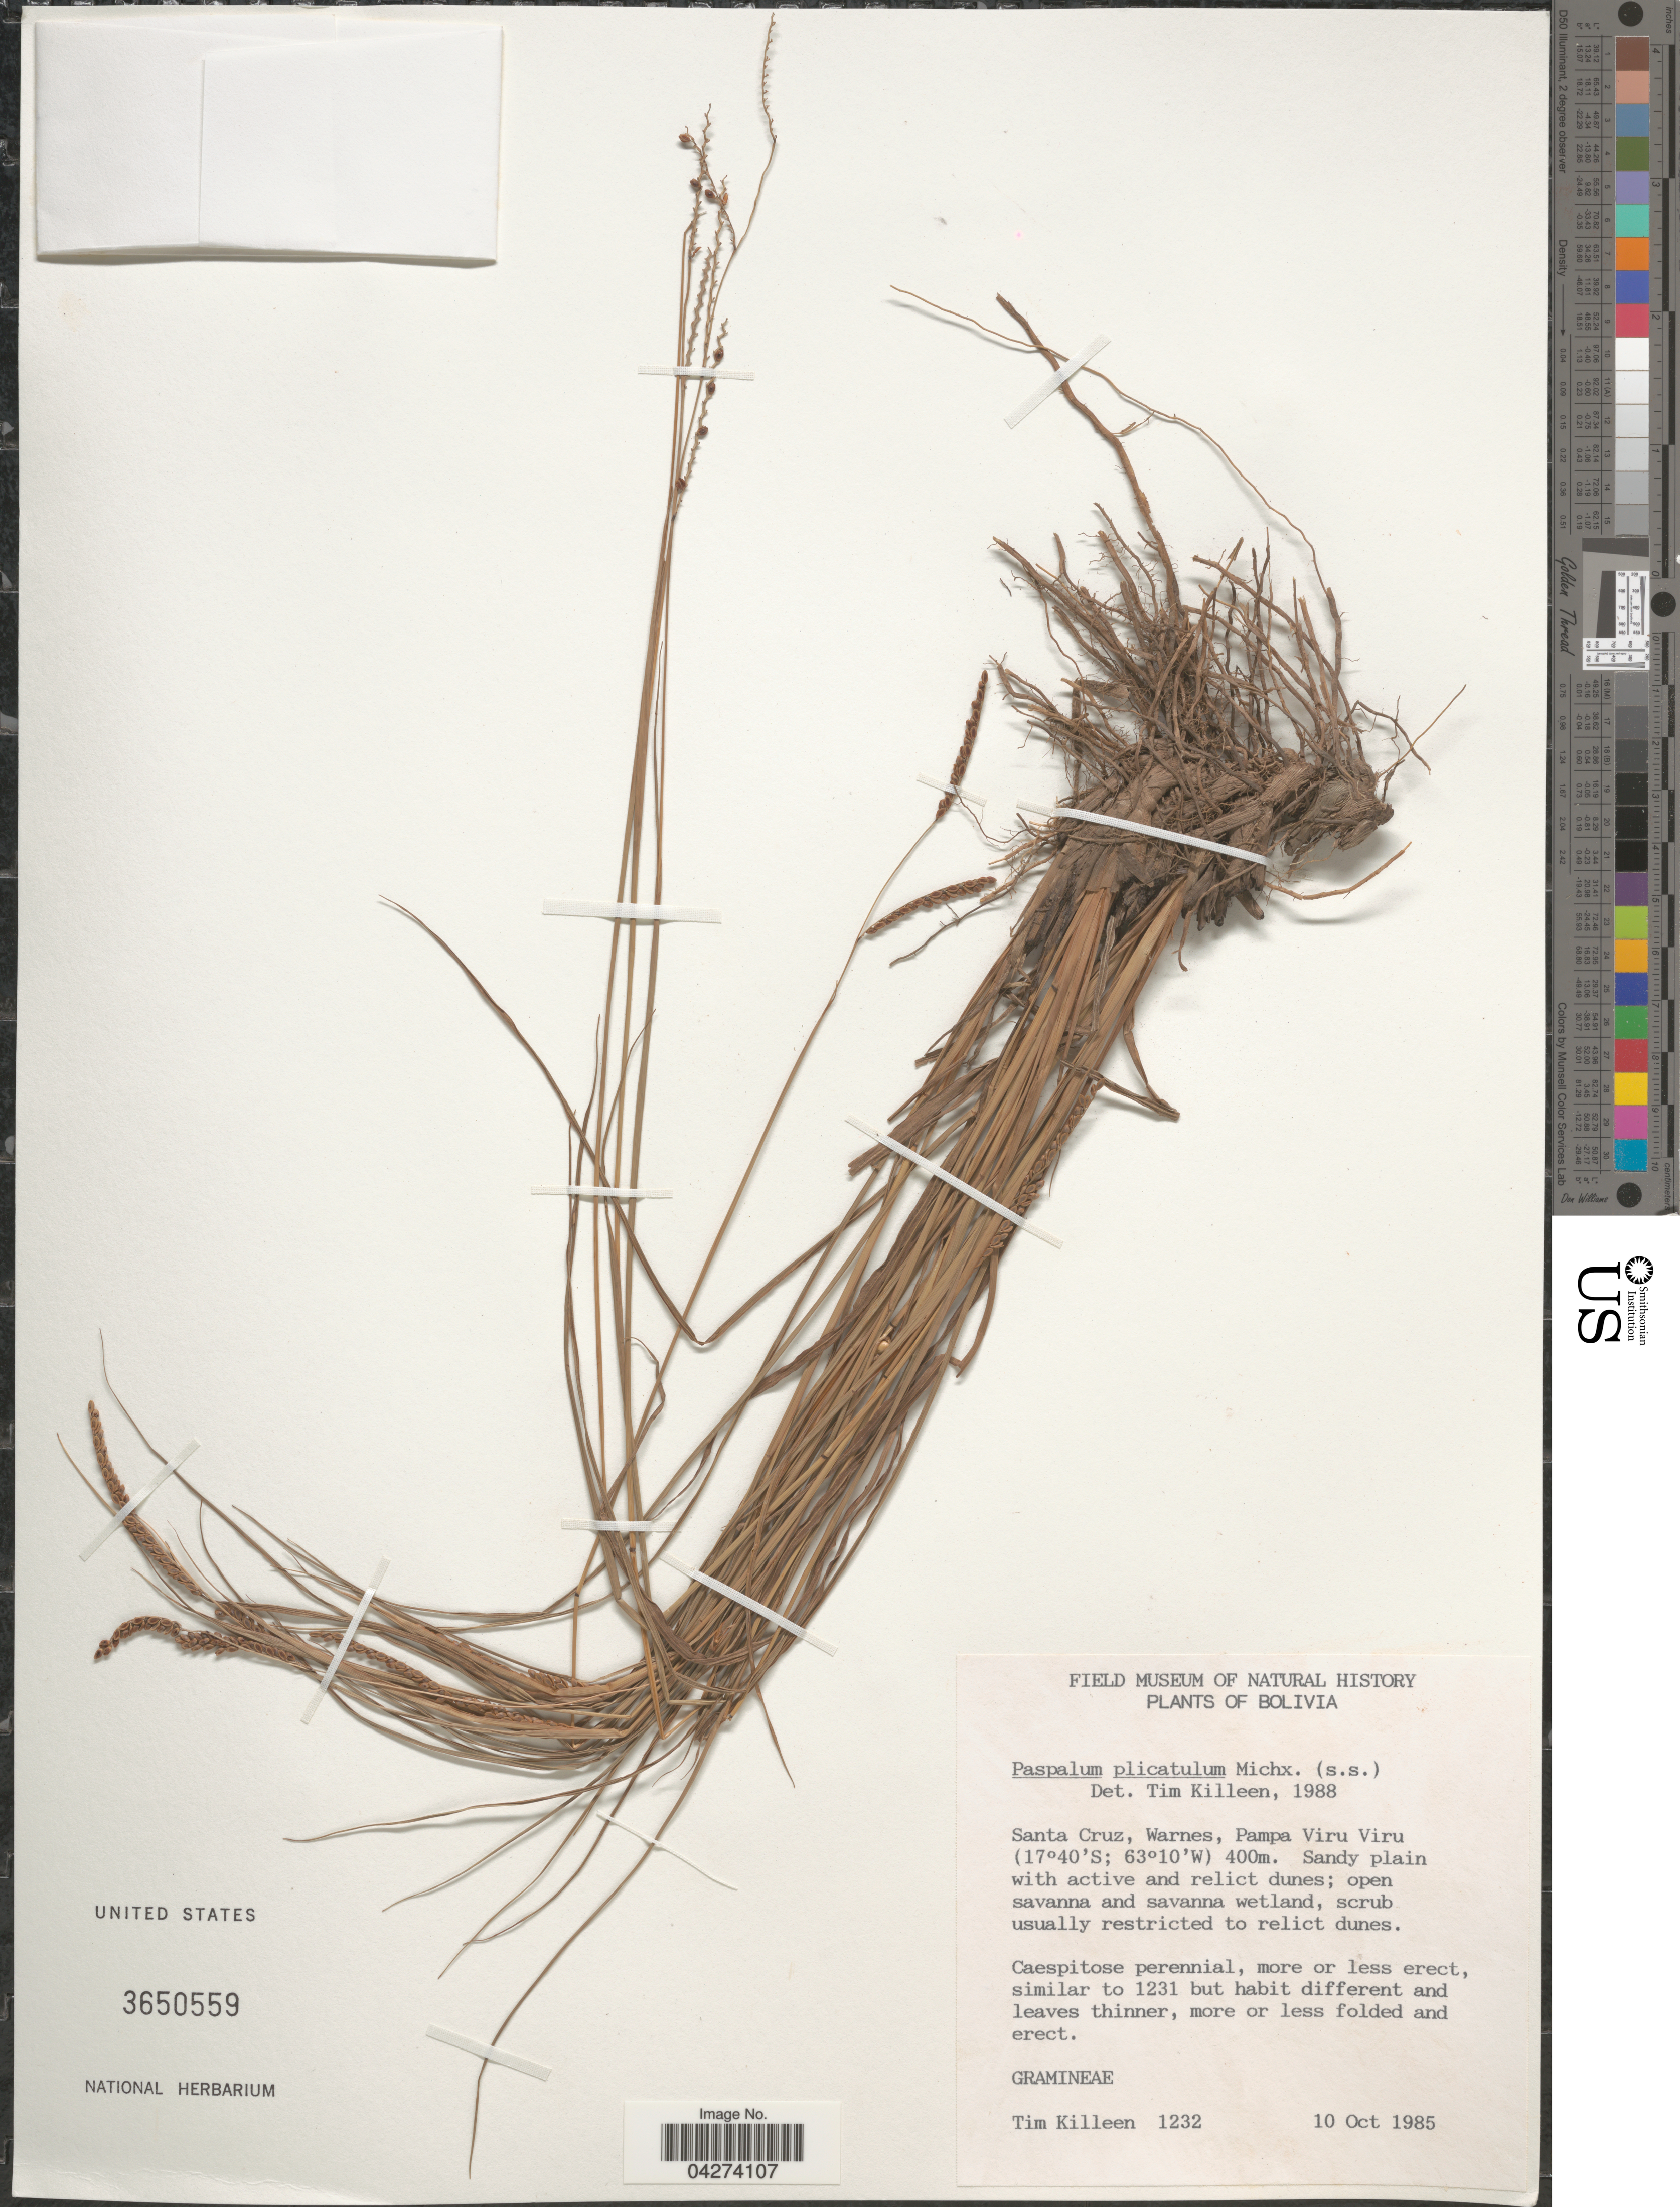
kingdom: Plantae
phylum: Tracheophyta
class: Liliopsida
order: Poales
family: Poaceae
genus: Paspalum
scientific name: Paspalum plicatulum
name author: Michx.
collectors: T. J. Killeen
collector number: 1232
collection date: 1985-10-10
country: Bolivia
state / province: Santa Cruz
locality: Warnes, Pampa Viru Viru.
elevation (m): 400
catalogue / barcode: US 3650559